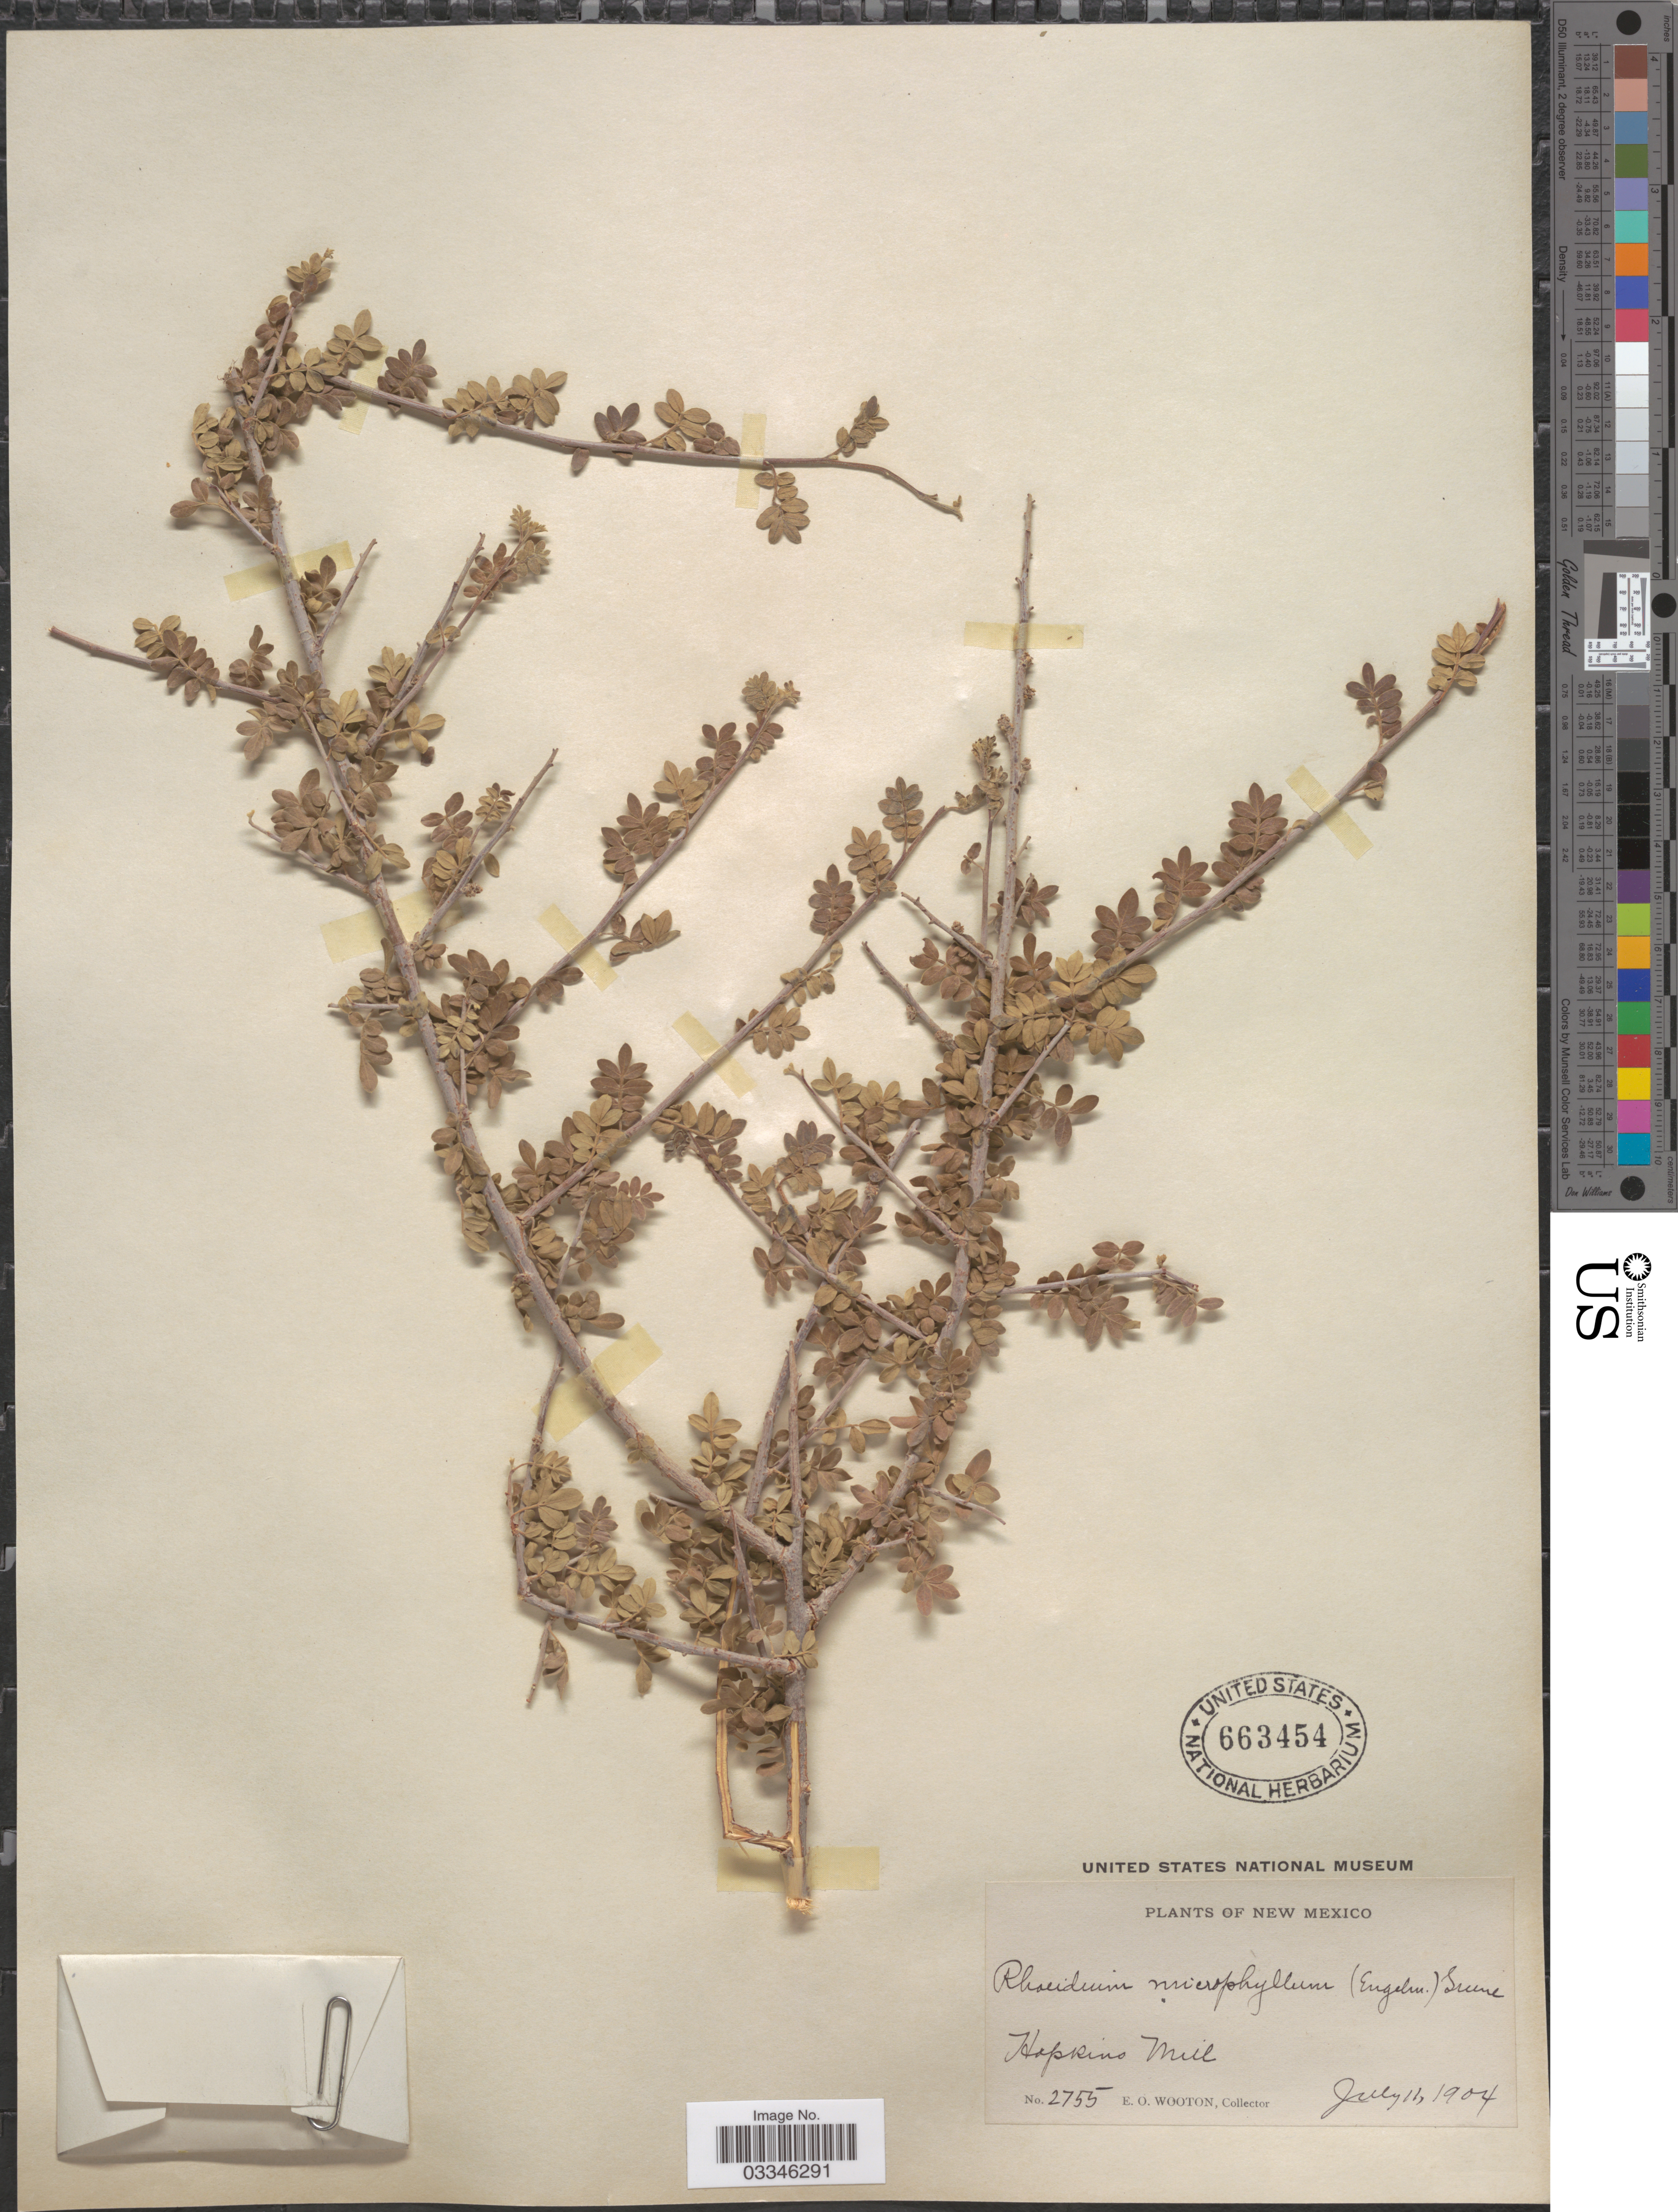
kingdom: Plantae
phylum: Tracheophyta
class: Magnoliopsida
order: Sapindales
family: Anacardiaceae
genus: Rhus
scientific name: Rhus microphylla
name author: Engelm.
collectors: E. O. Wooton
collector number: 2755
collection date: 1904-07-11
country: United States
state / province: New Mexico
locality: Hopkins Mill.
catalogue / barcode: US 663454